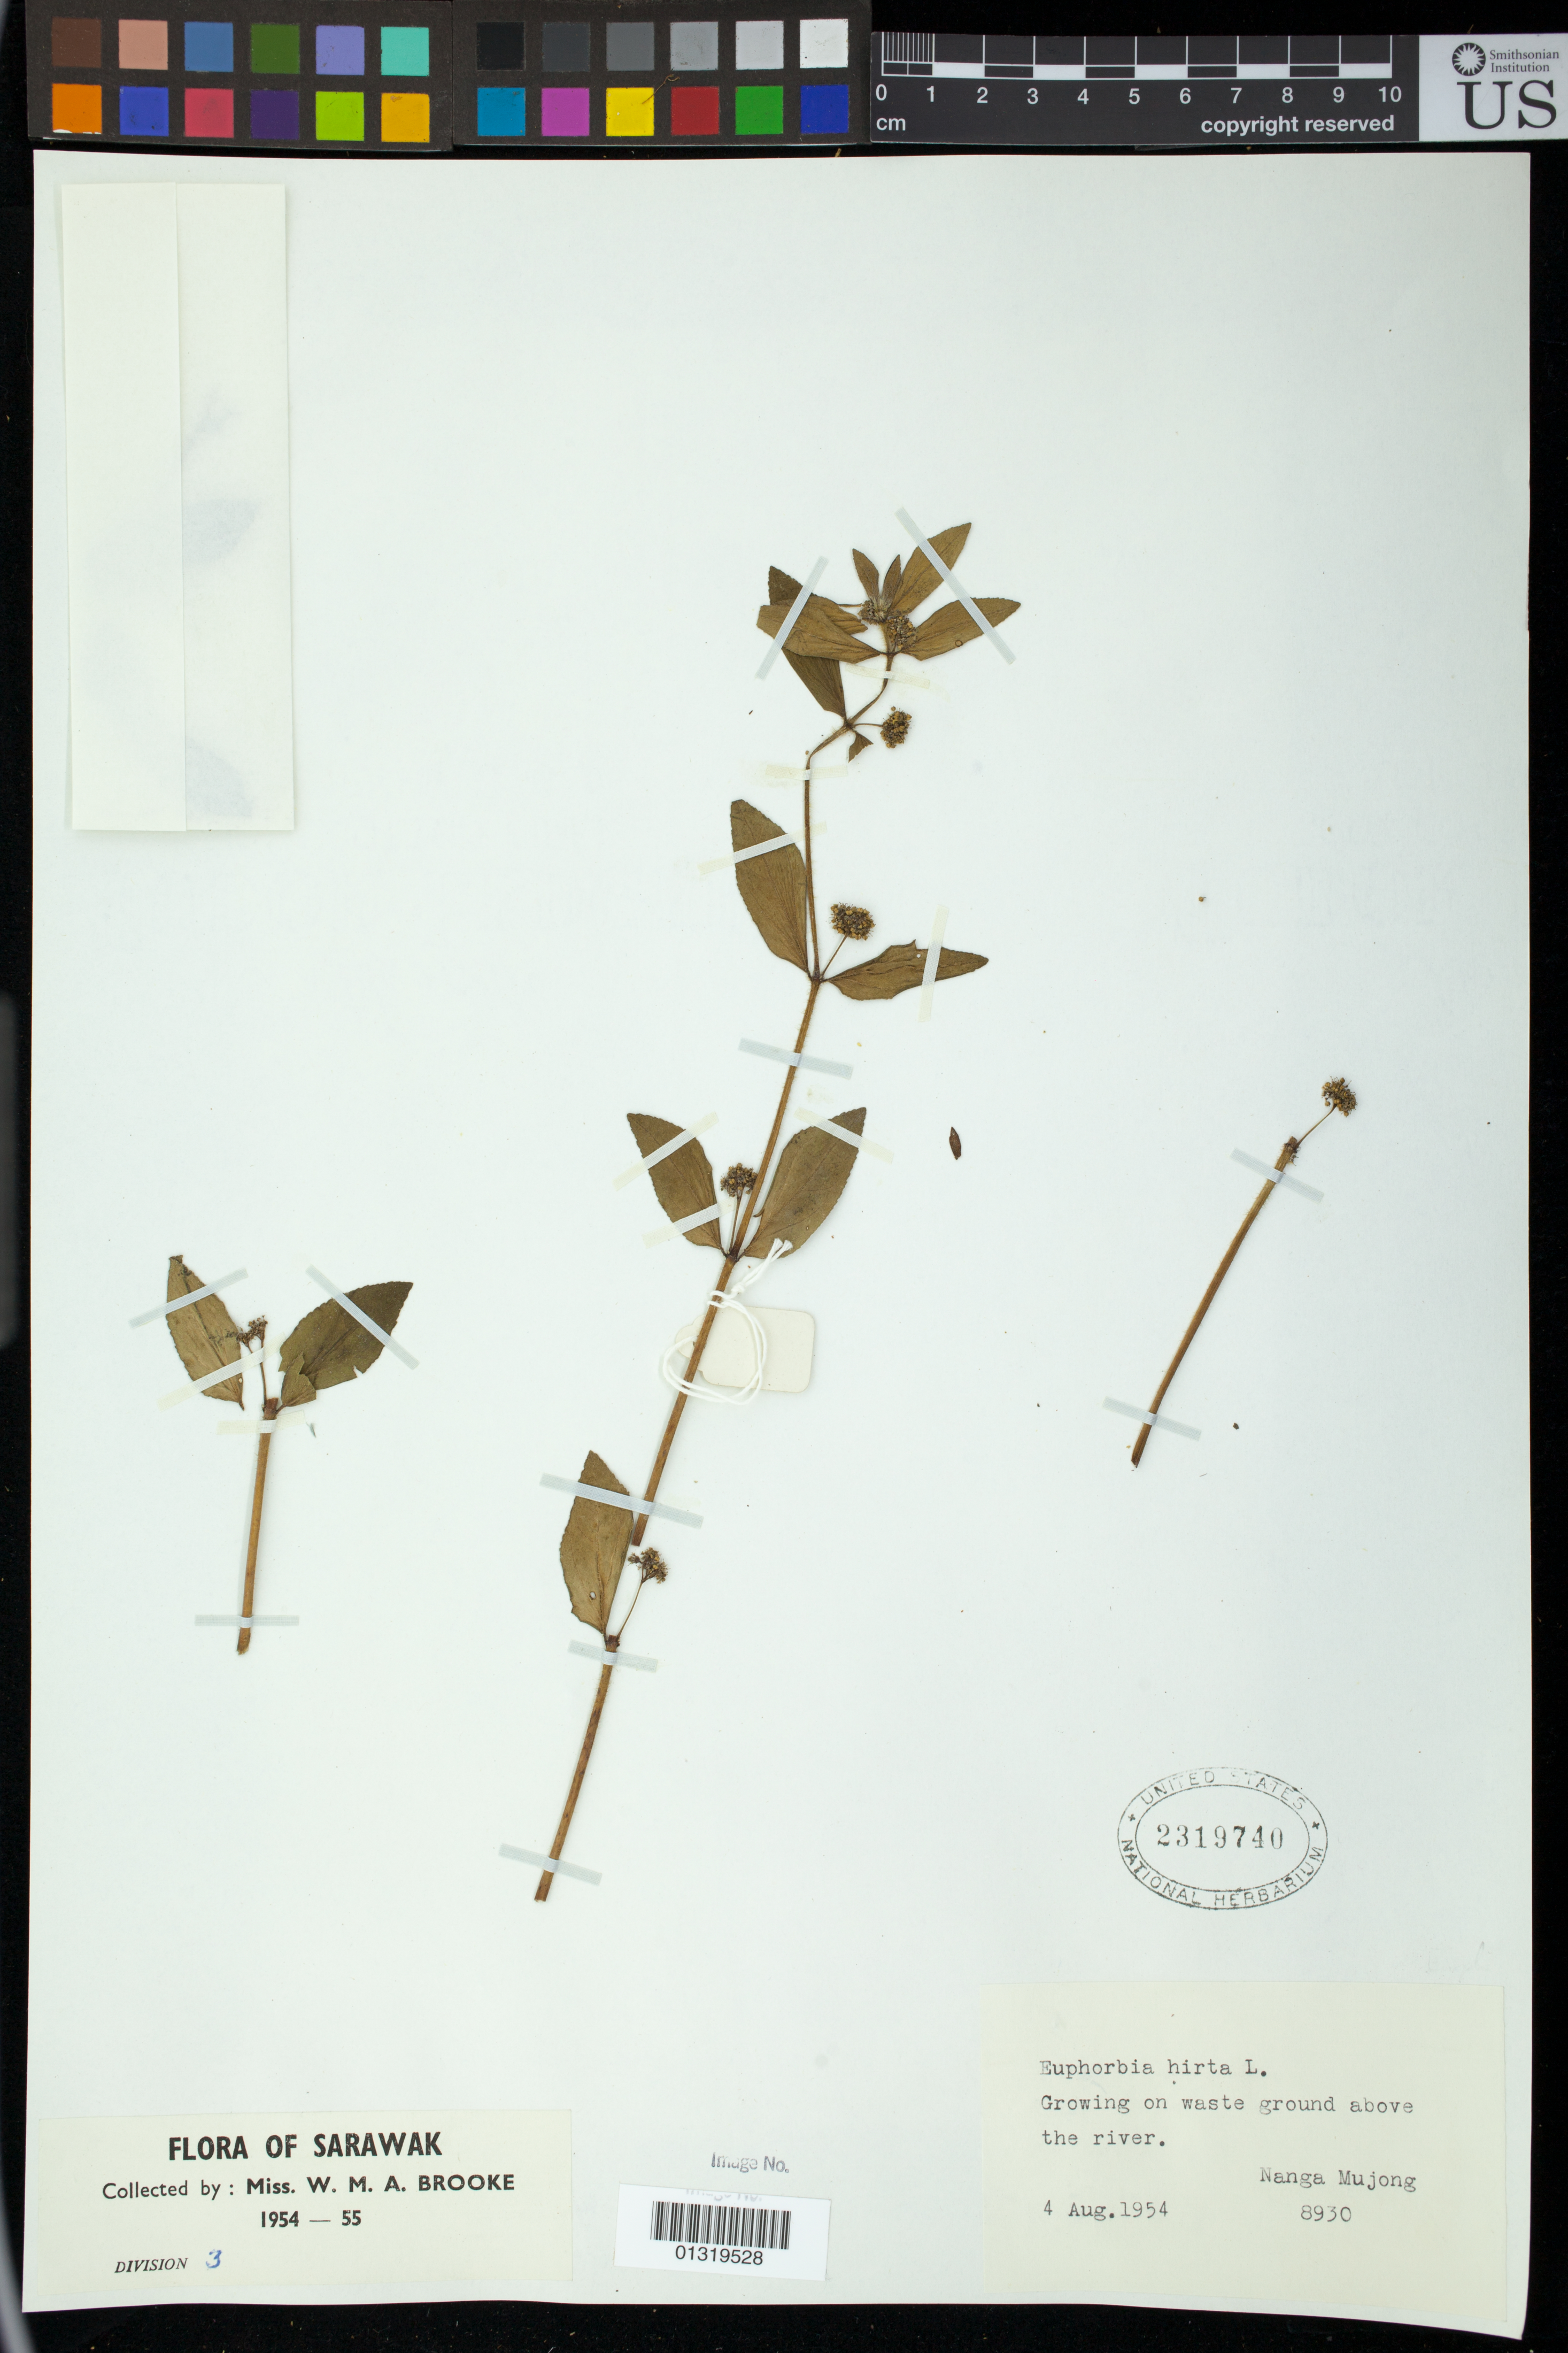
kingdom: Plantae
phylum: Tracheophyta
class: Magnoliopsida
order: Malpighiales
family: Euphorbiaceae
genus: Euphorbia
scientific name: Euphorbia hirta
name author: L.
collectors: W. Brooke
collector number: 8930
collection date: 1954-08-04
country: Malaysia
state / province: Sarawak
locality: Nanga Mujong [Nanga Mejong]; above the river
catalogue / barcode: US 2319740